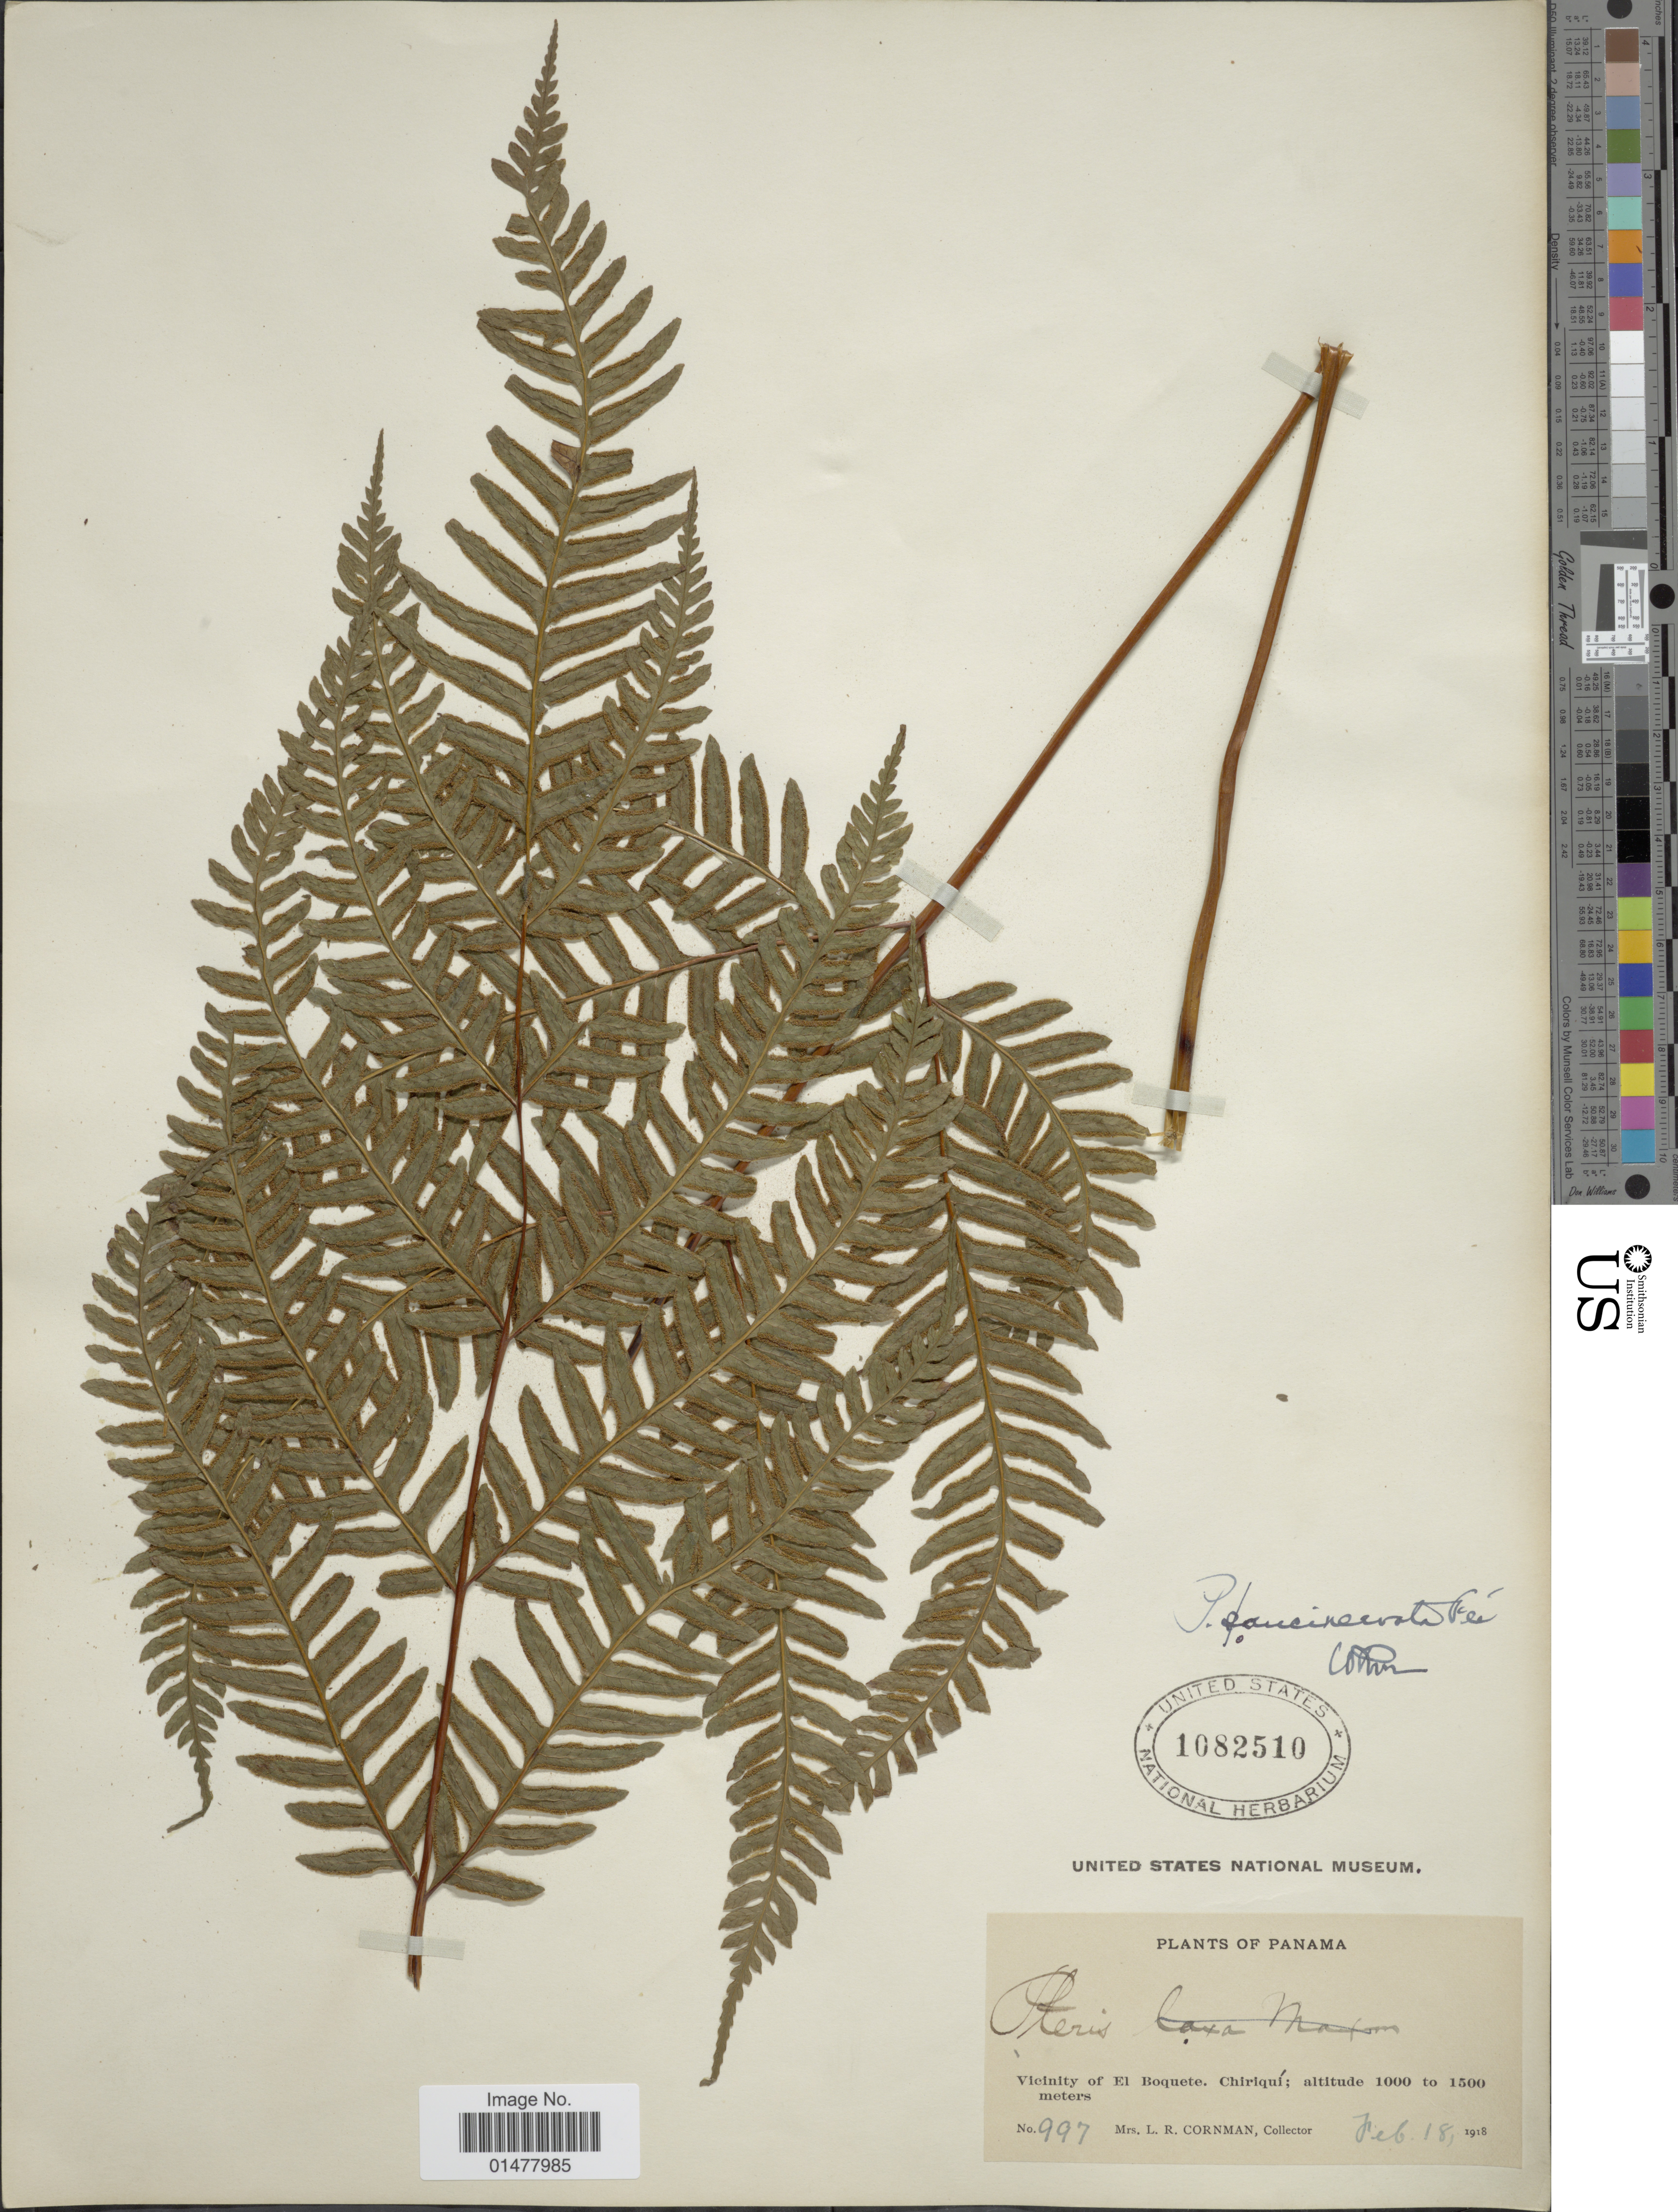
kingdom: Plantae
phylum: Tracheophyta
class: Polypodiopsida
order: Polypodiales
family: Pteridaceae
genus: Pteris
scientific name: Pteris paucinervata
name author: Fée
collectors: L. Cornman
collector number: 997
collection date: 1918-02-18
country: Panama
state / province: Chiriqui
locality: Plants of Panama, Vicinity of El Boquete, Chiriqui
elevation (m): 1000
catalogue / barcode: US 1082510